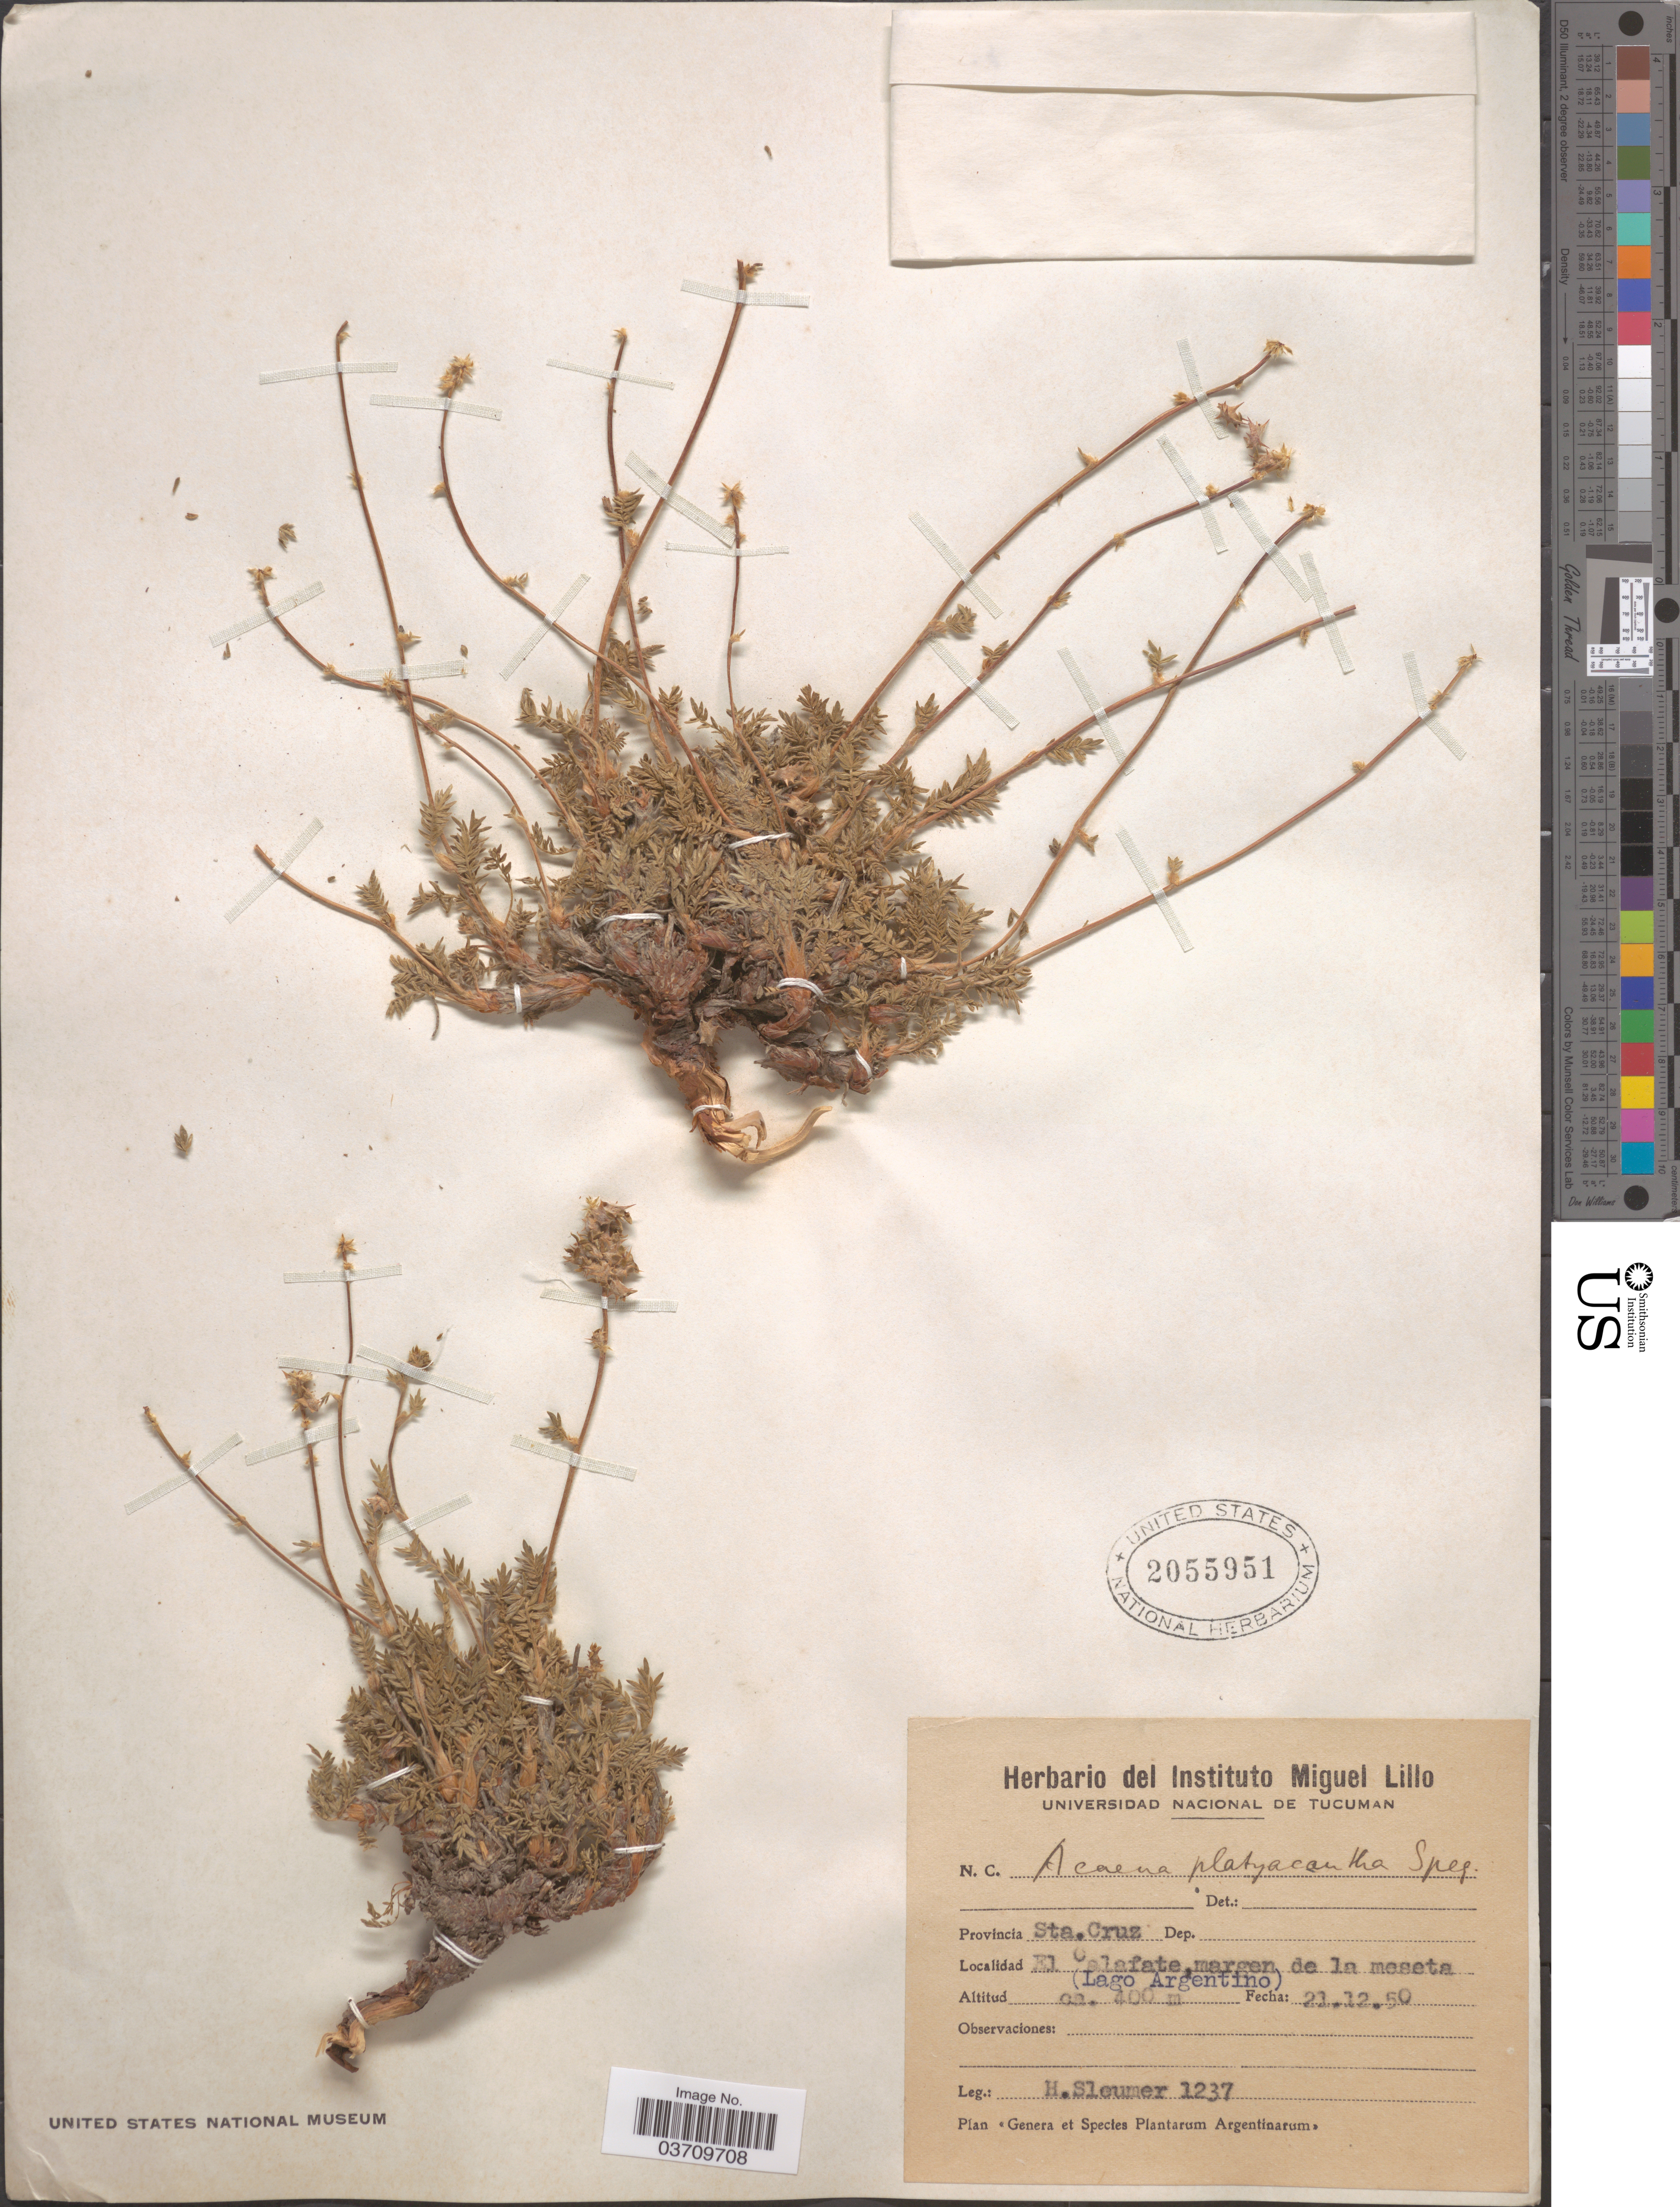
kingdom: Plantae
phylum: Tracheophyta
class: Magnoliopsida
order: Rosales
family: Rosaceae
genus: Acaena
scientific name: Acaena platyacantha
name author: Speg.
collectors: H. O. Sleumer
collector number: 1237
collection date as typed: Transcribed d/m/y: 21/12/50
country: Argentina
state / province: Santa Cruz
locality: El Calafate, margen de la meseta (Lago Argentino).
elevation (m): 400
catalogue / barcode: US 2055951